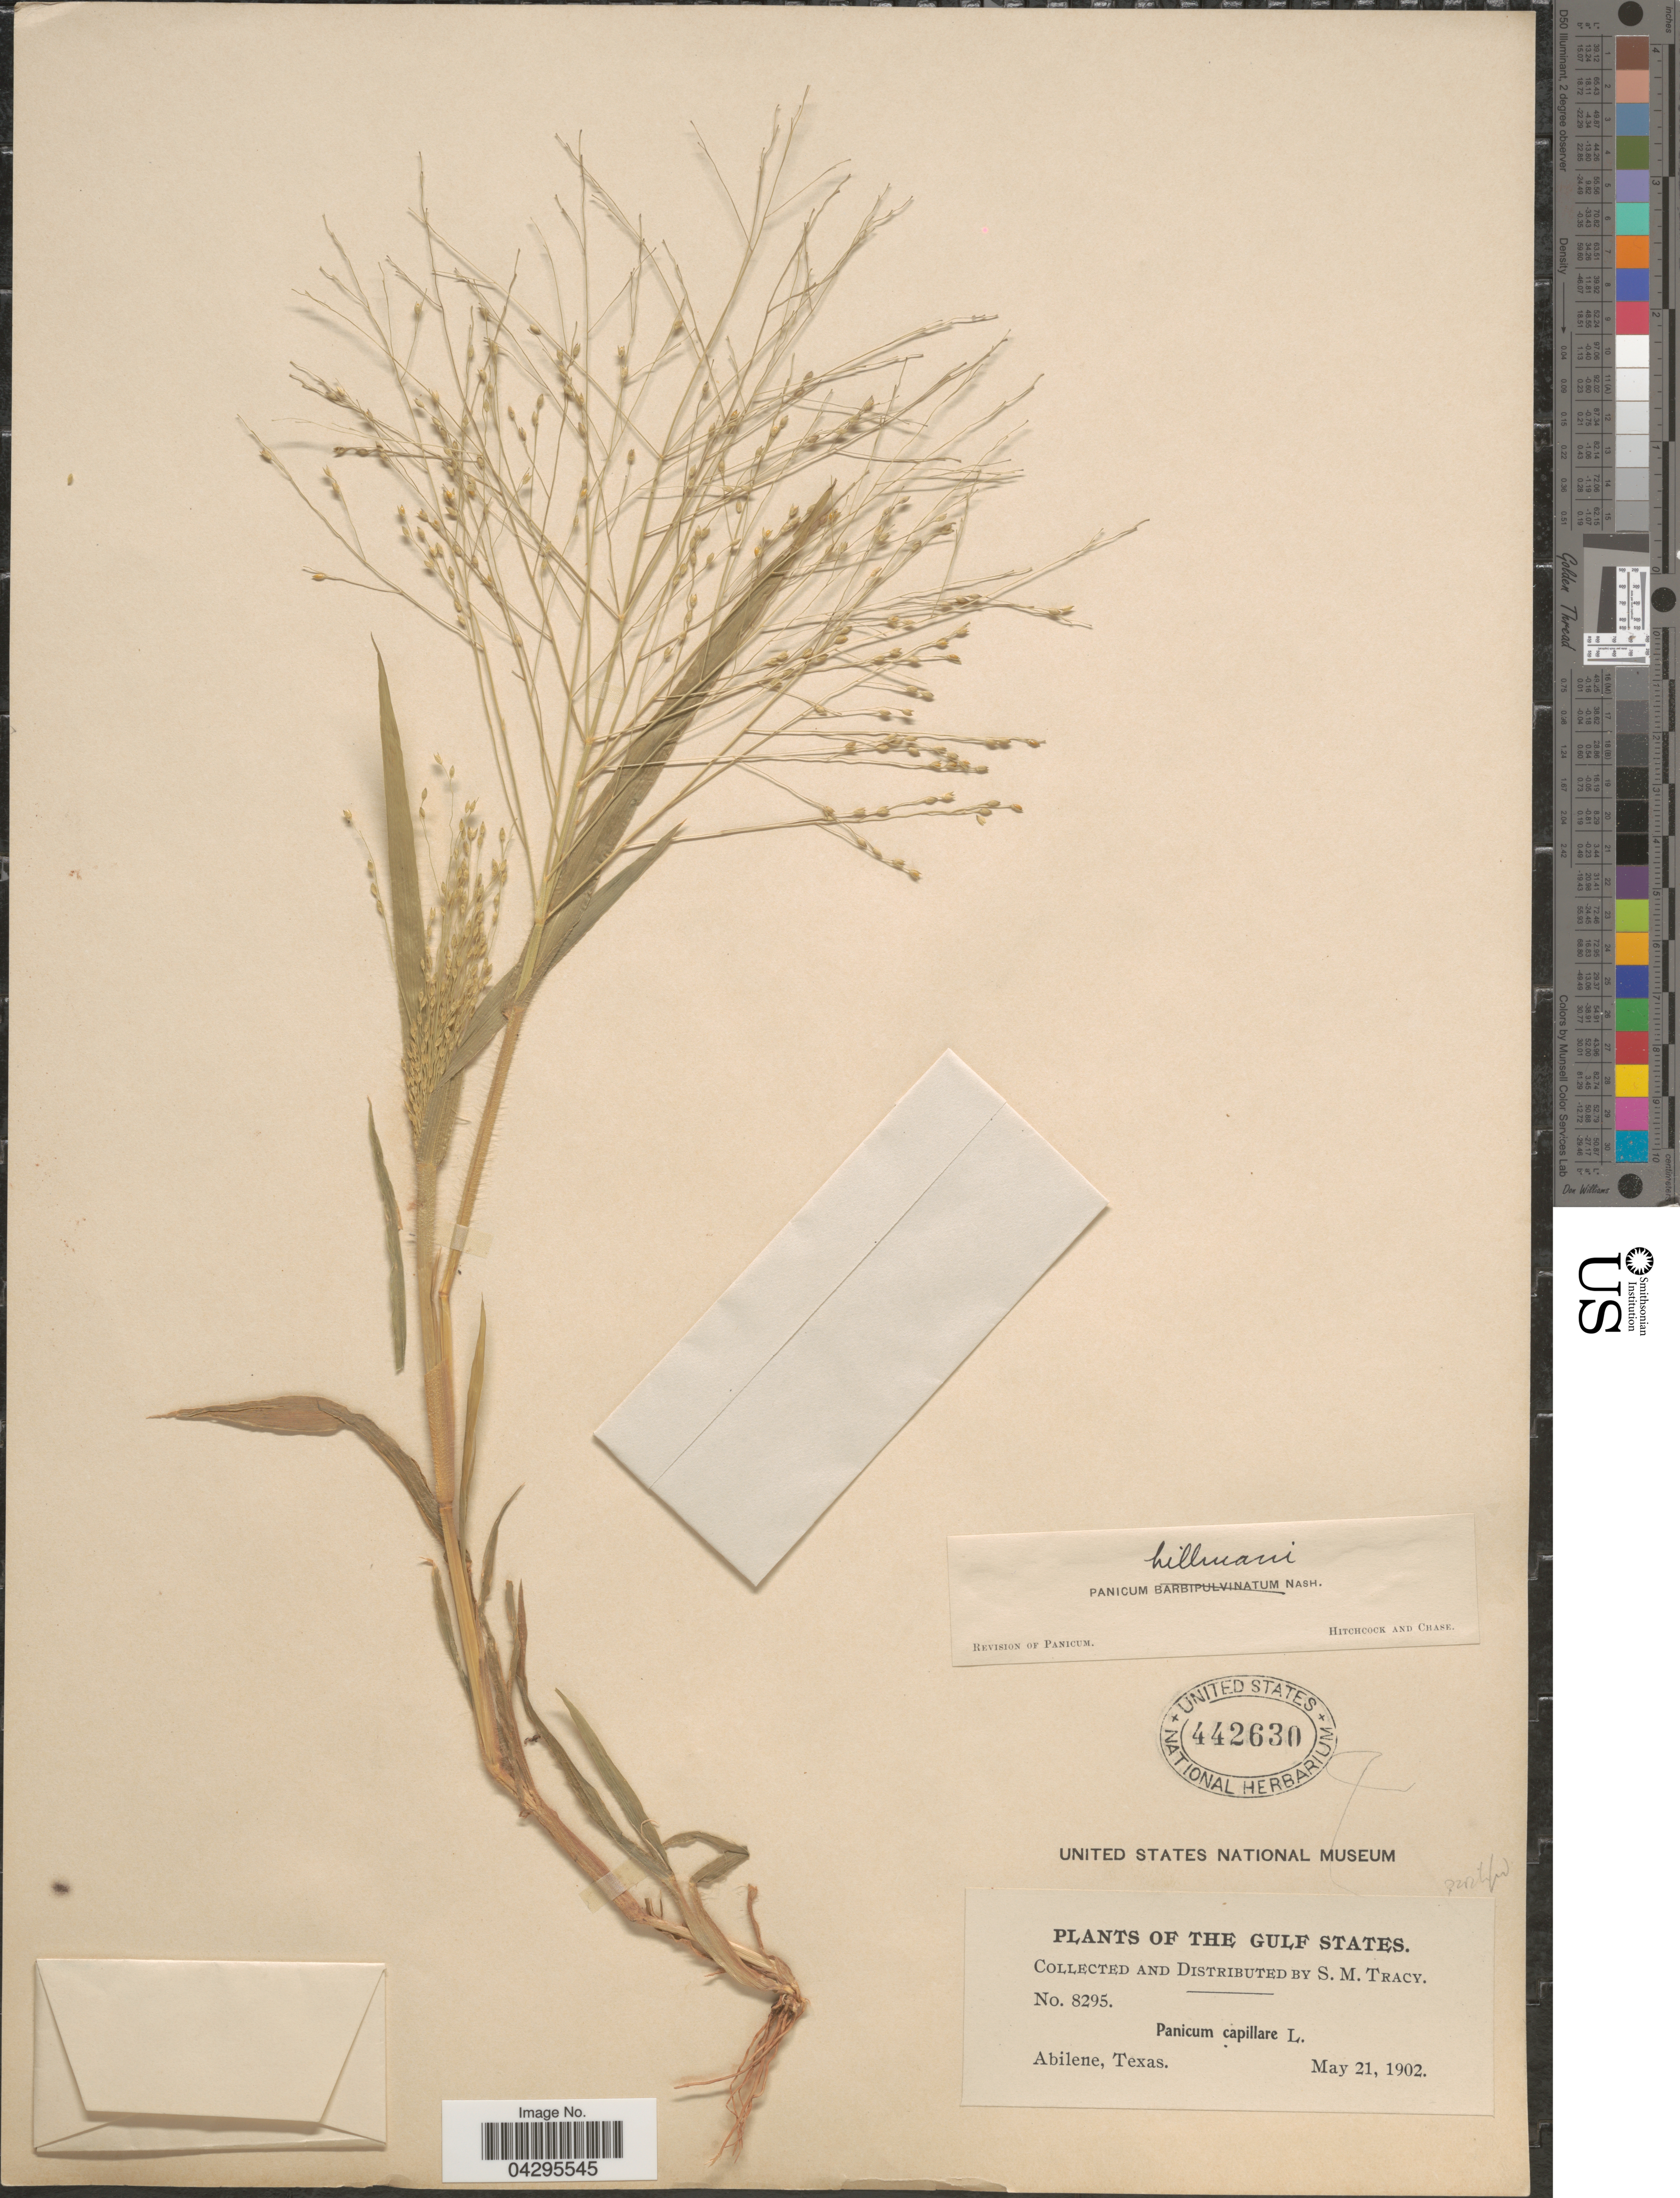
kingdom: Plantae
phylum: Tracheophyta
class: Liliopsida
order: Poales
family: Poaceae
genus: Panicum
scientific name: Panicum hillmanii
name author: Chase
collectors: S. M. Tracy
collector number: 8295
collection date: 1902-05-21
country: United States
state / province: Texas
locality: The Gulf States. Abilene.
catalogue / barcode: US 442630